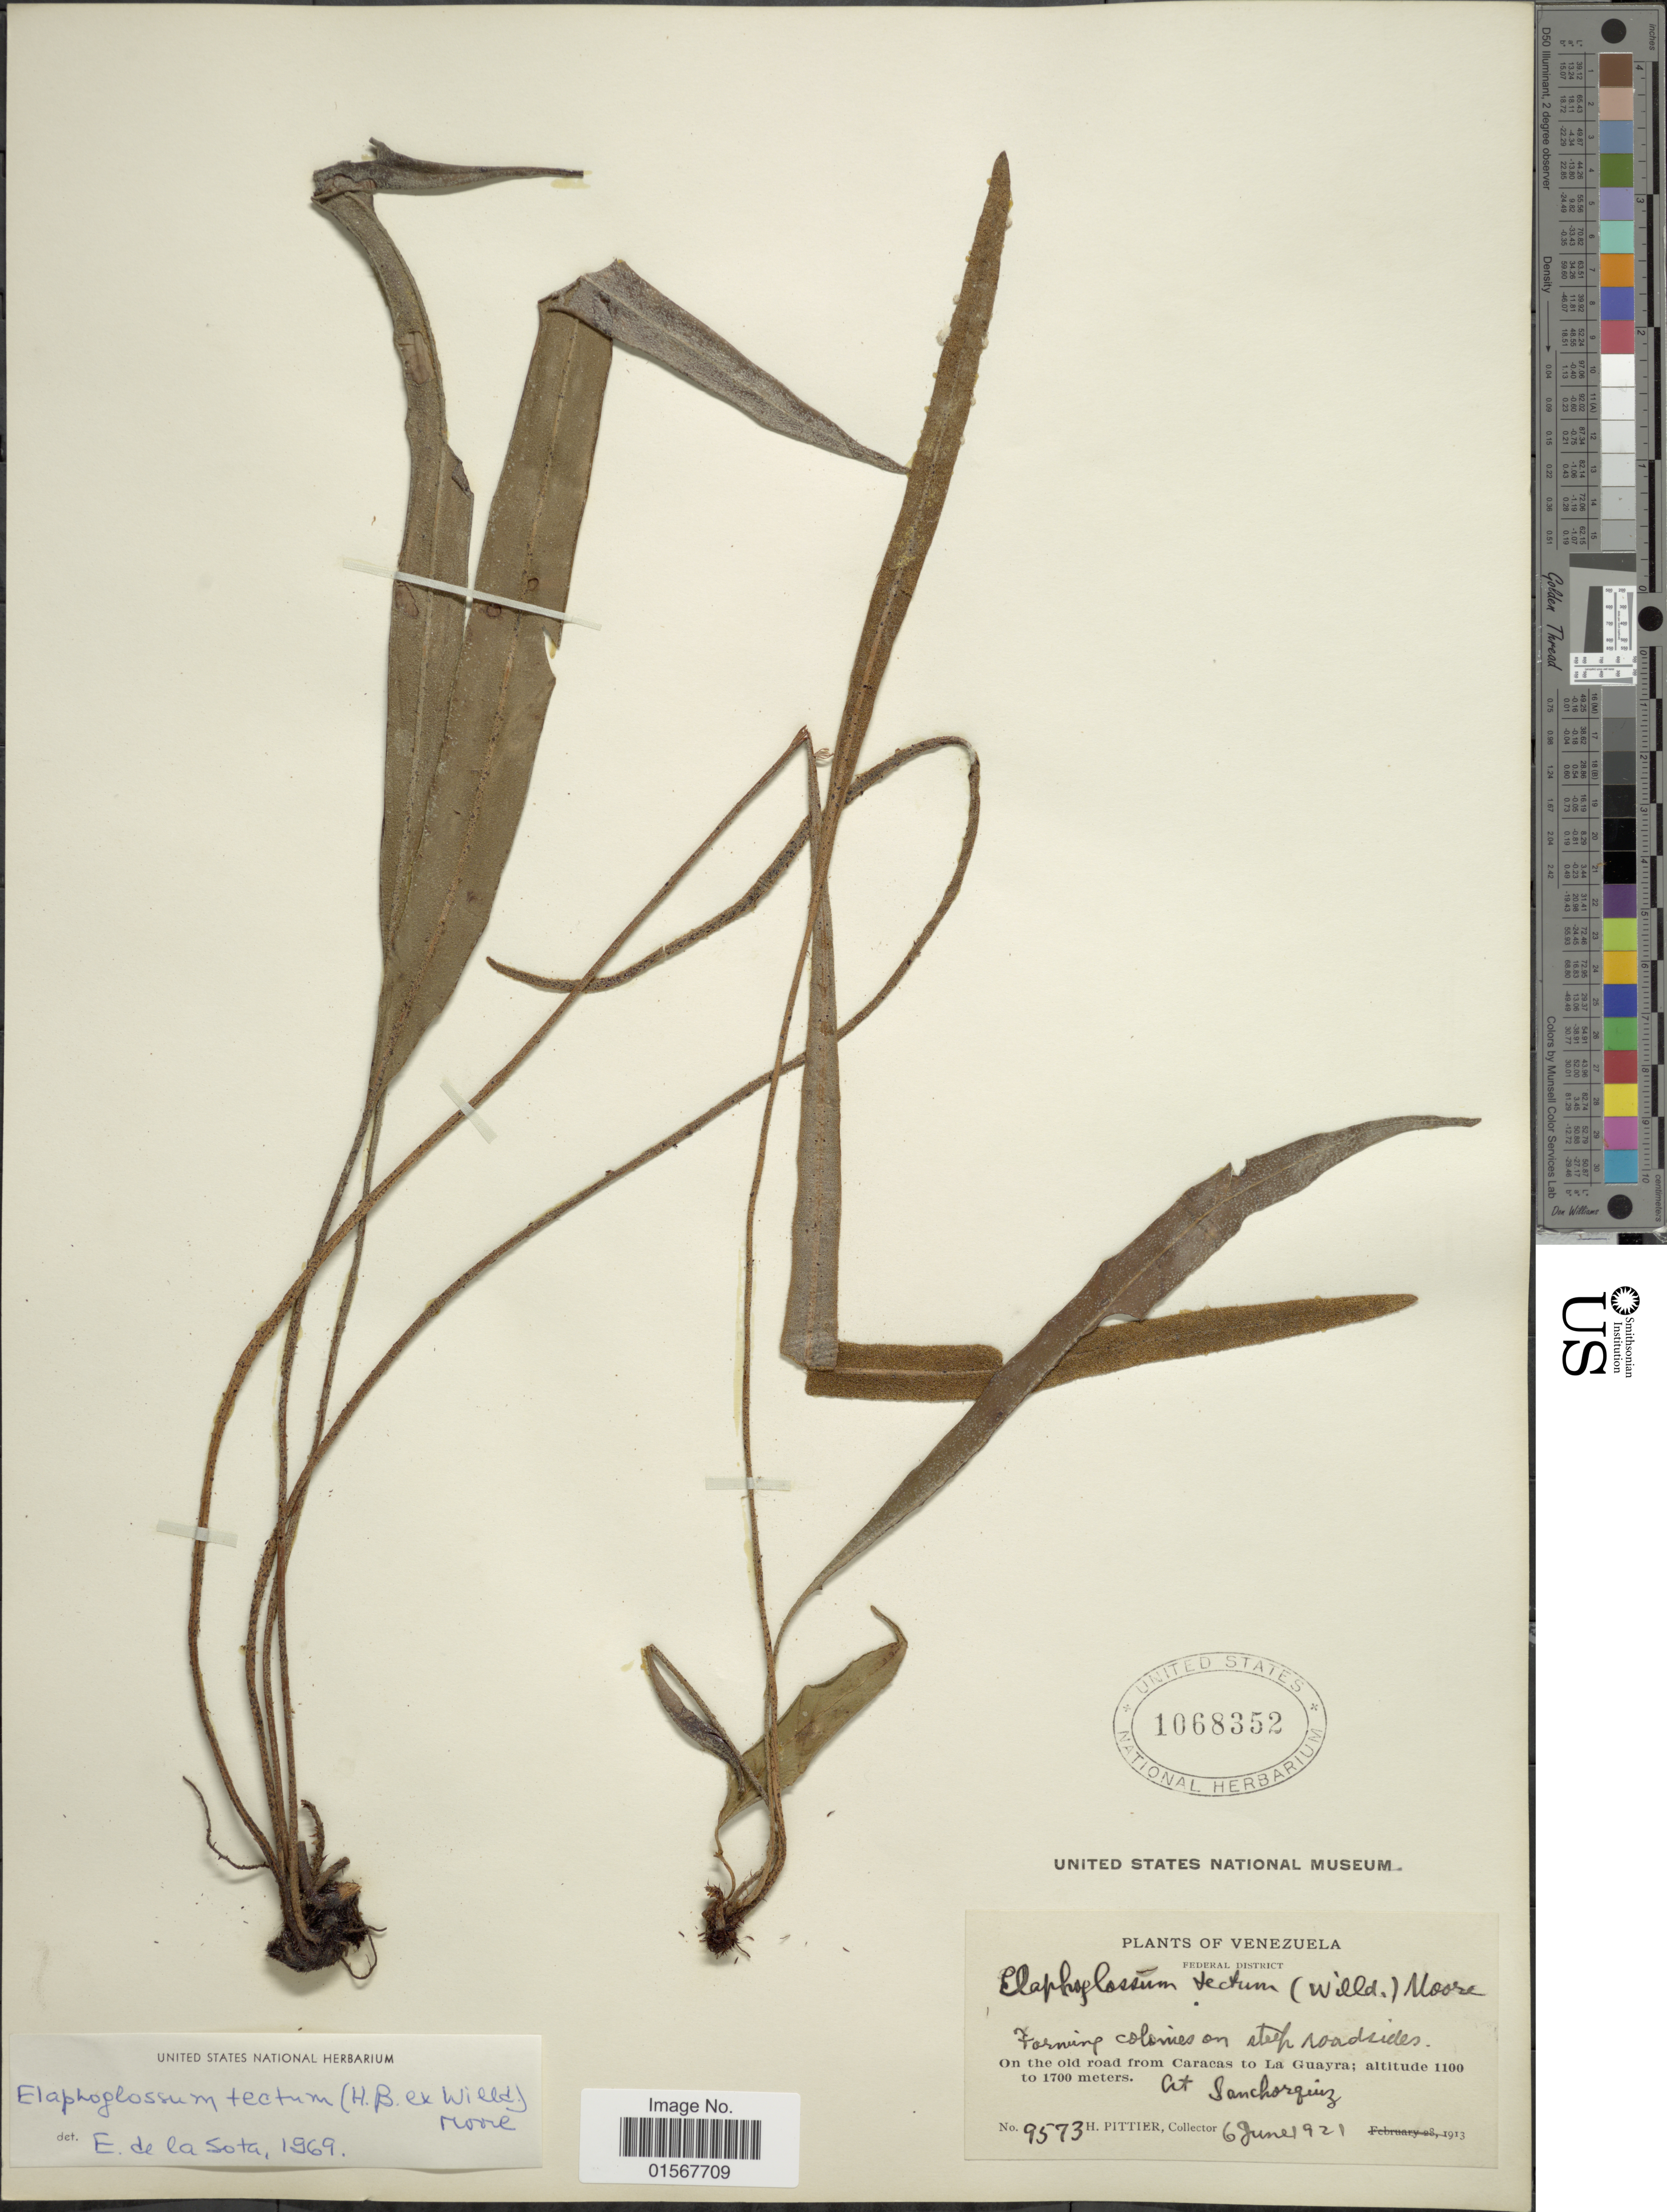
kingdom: Plantae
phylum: Tracheophyta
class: Polypodiopsida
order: Polypodiales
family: Dryopteridaceae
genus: Elaphoglossum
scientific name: Elaphoglossum tectum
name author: (Humb. & Bonpl.) Moore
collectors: H. F. Pittier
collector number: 9573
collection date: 1921-06-06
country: Venezuela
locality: Federal District, on the old road from Caracas to La Guayra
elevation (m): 1100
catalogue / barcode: US 1068352